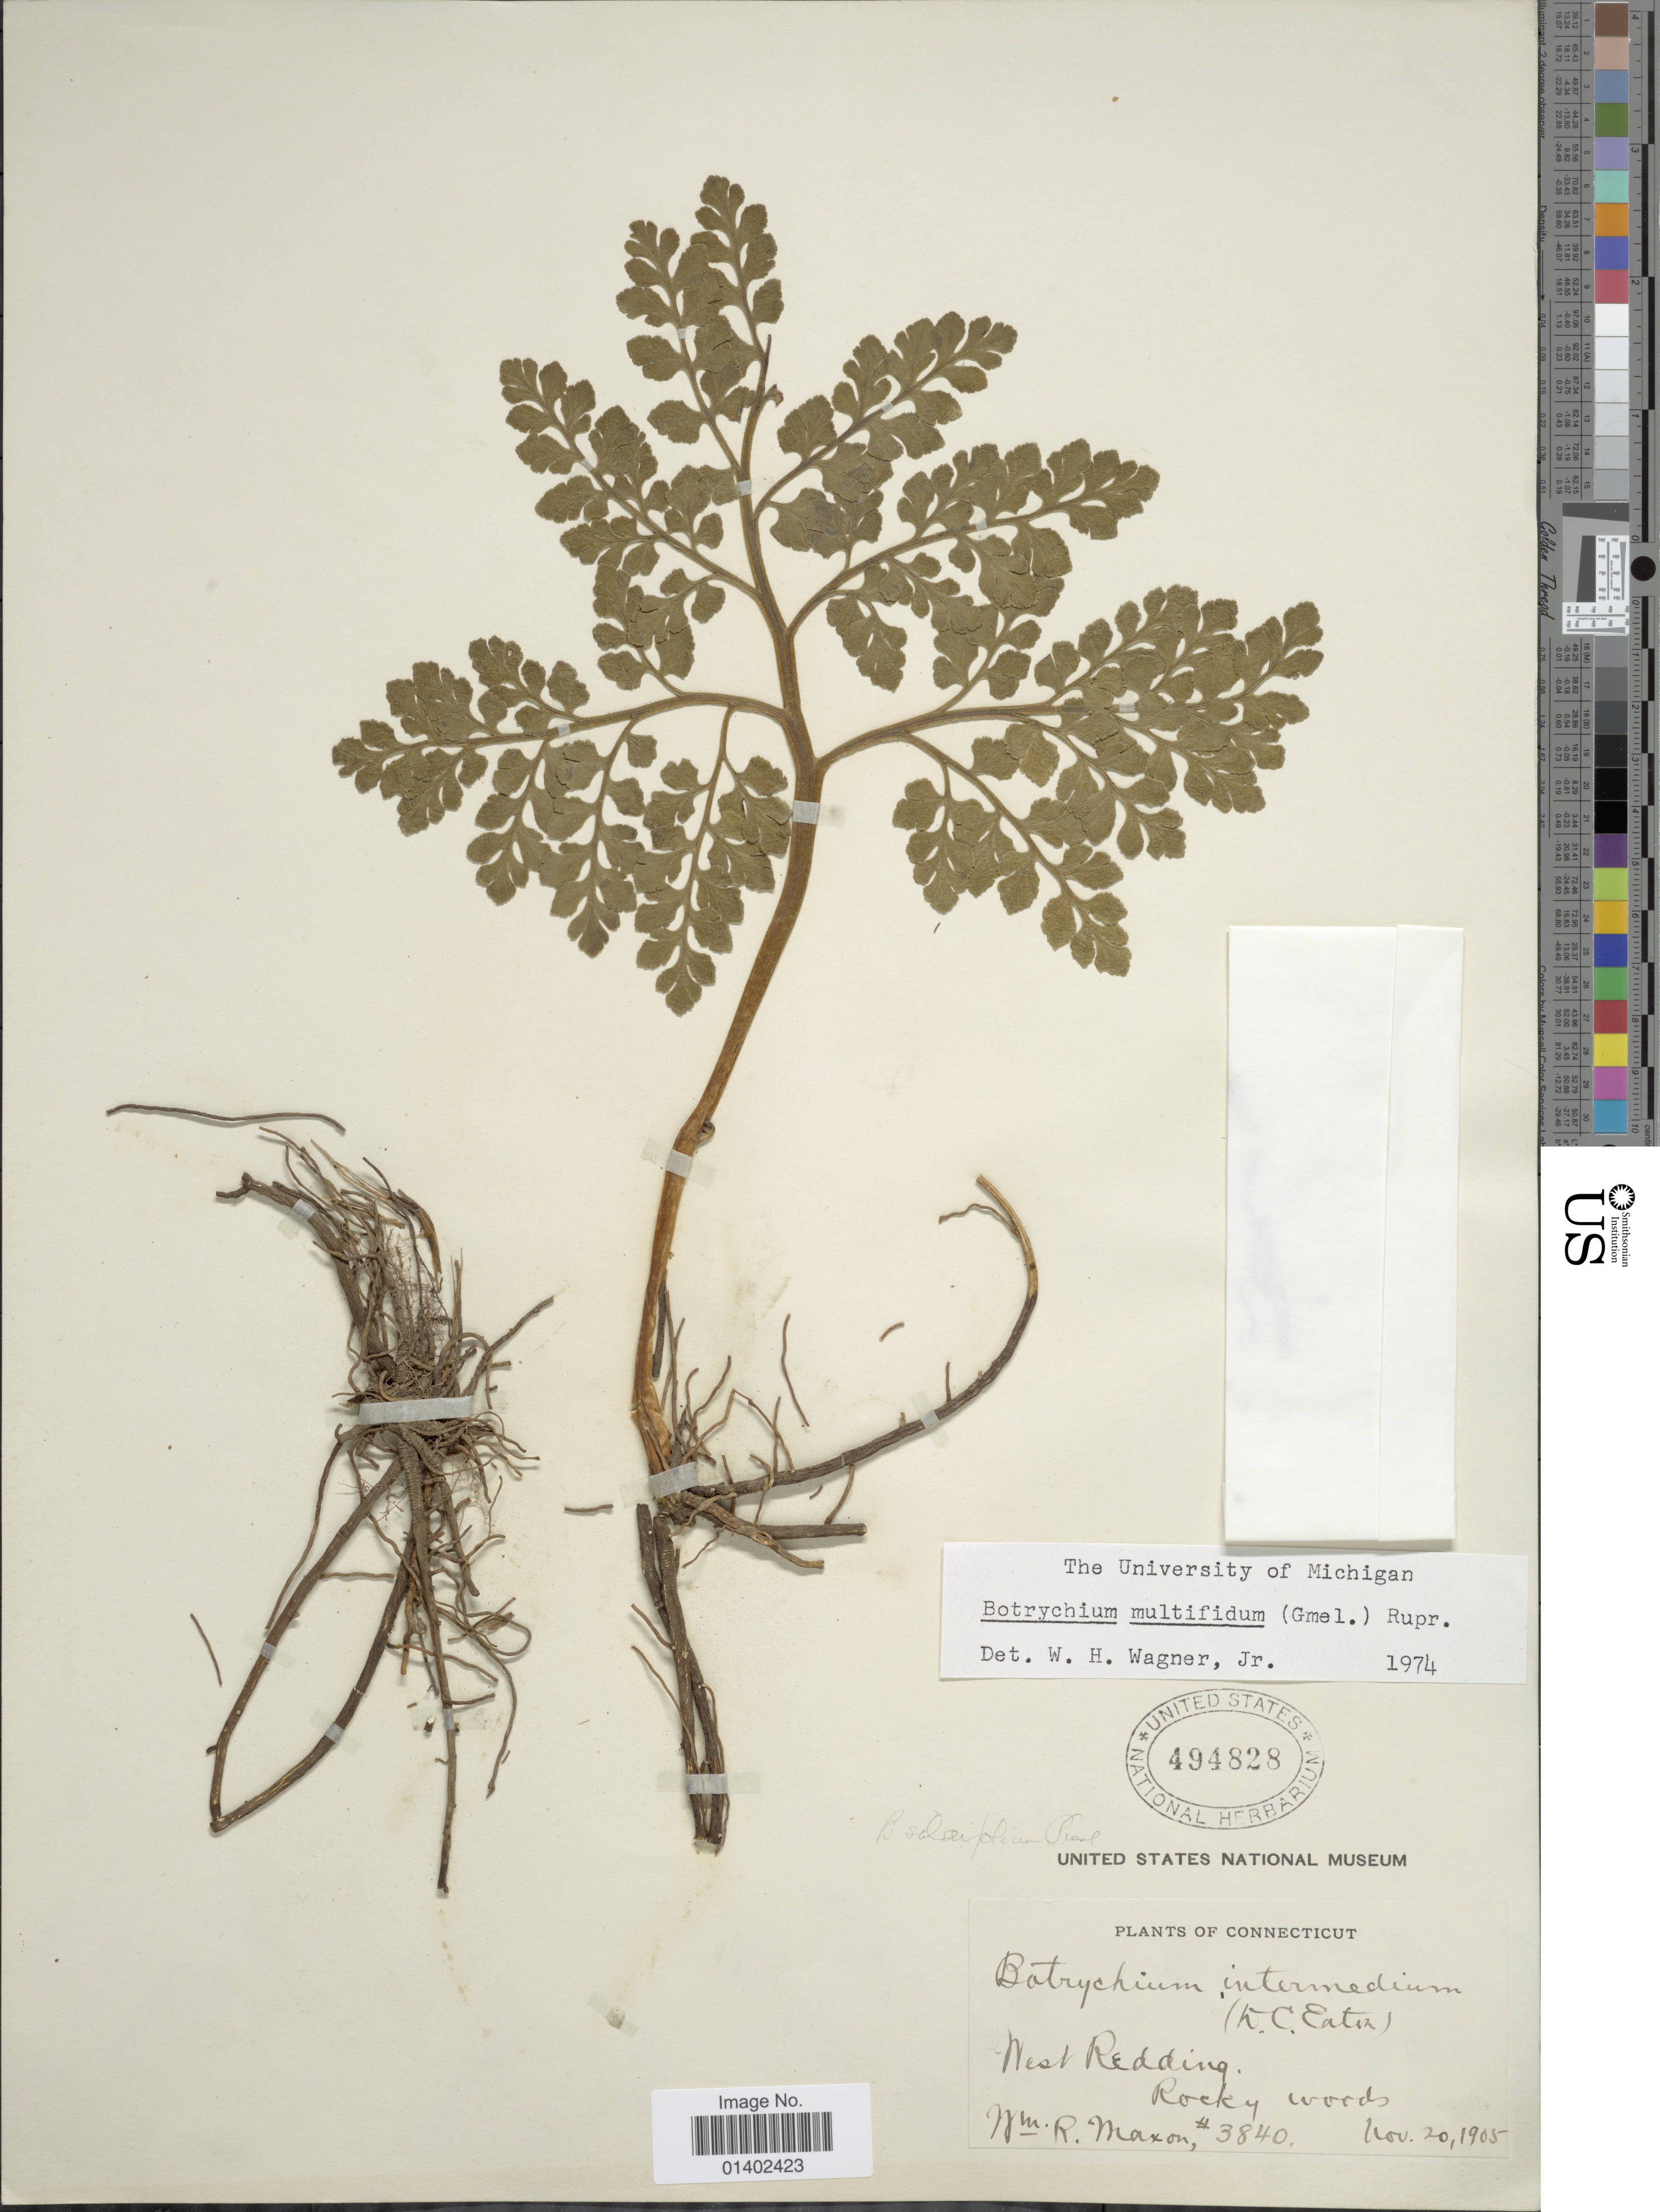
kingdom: Plantae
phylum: Tracheophyta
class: Polypodiopsida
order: Ophioglossales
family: Ophioglossaceae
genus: Botrychium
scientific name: Botrychium multifidum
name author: (J.F. Gmel.) Rupr.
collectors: W. R. Maxon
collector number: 3840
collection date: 1905-11-20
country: United States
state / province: Connecticut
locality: West Redding, Rocky woods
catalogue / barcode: US 494828